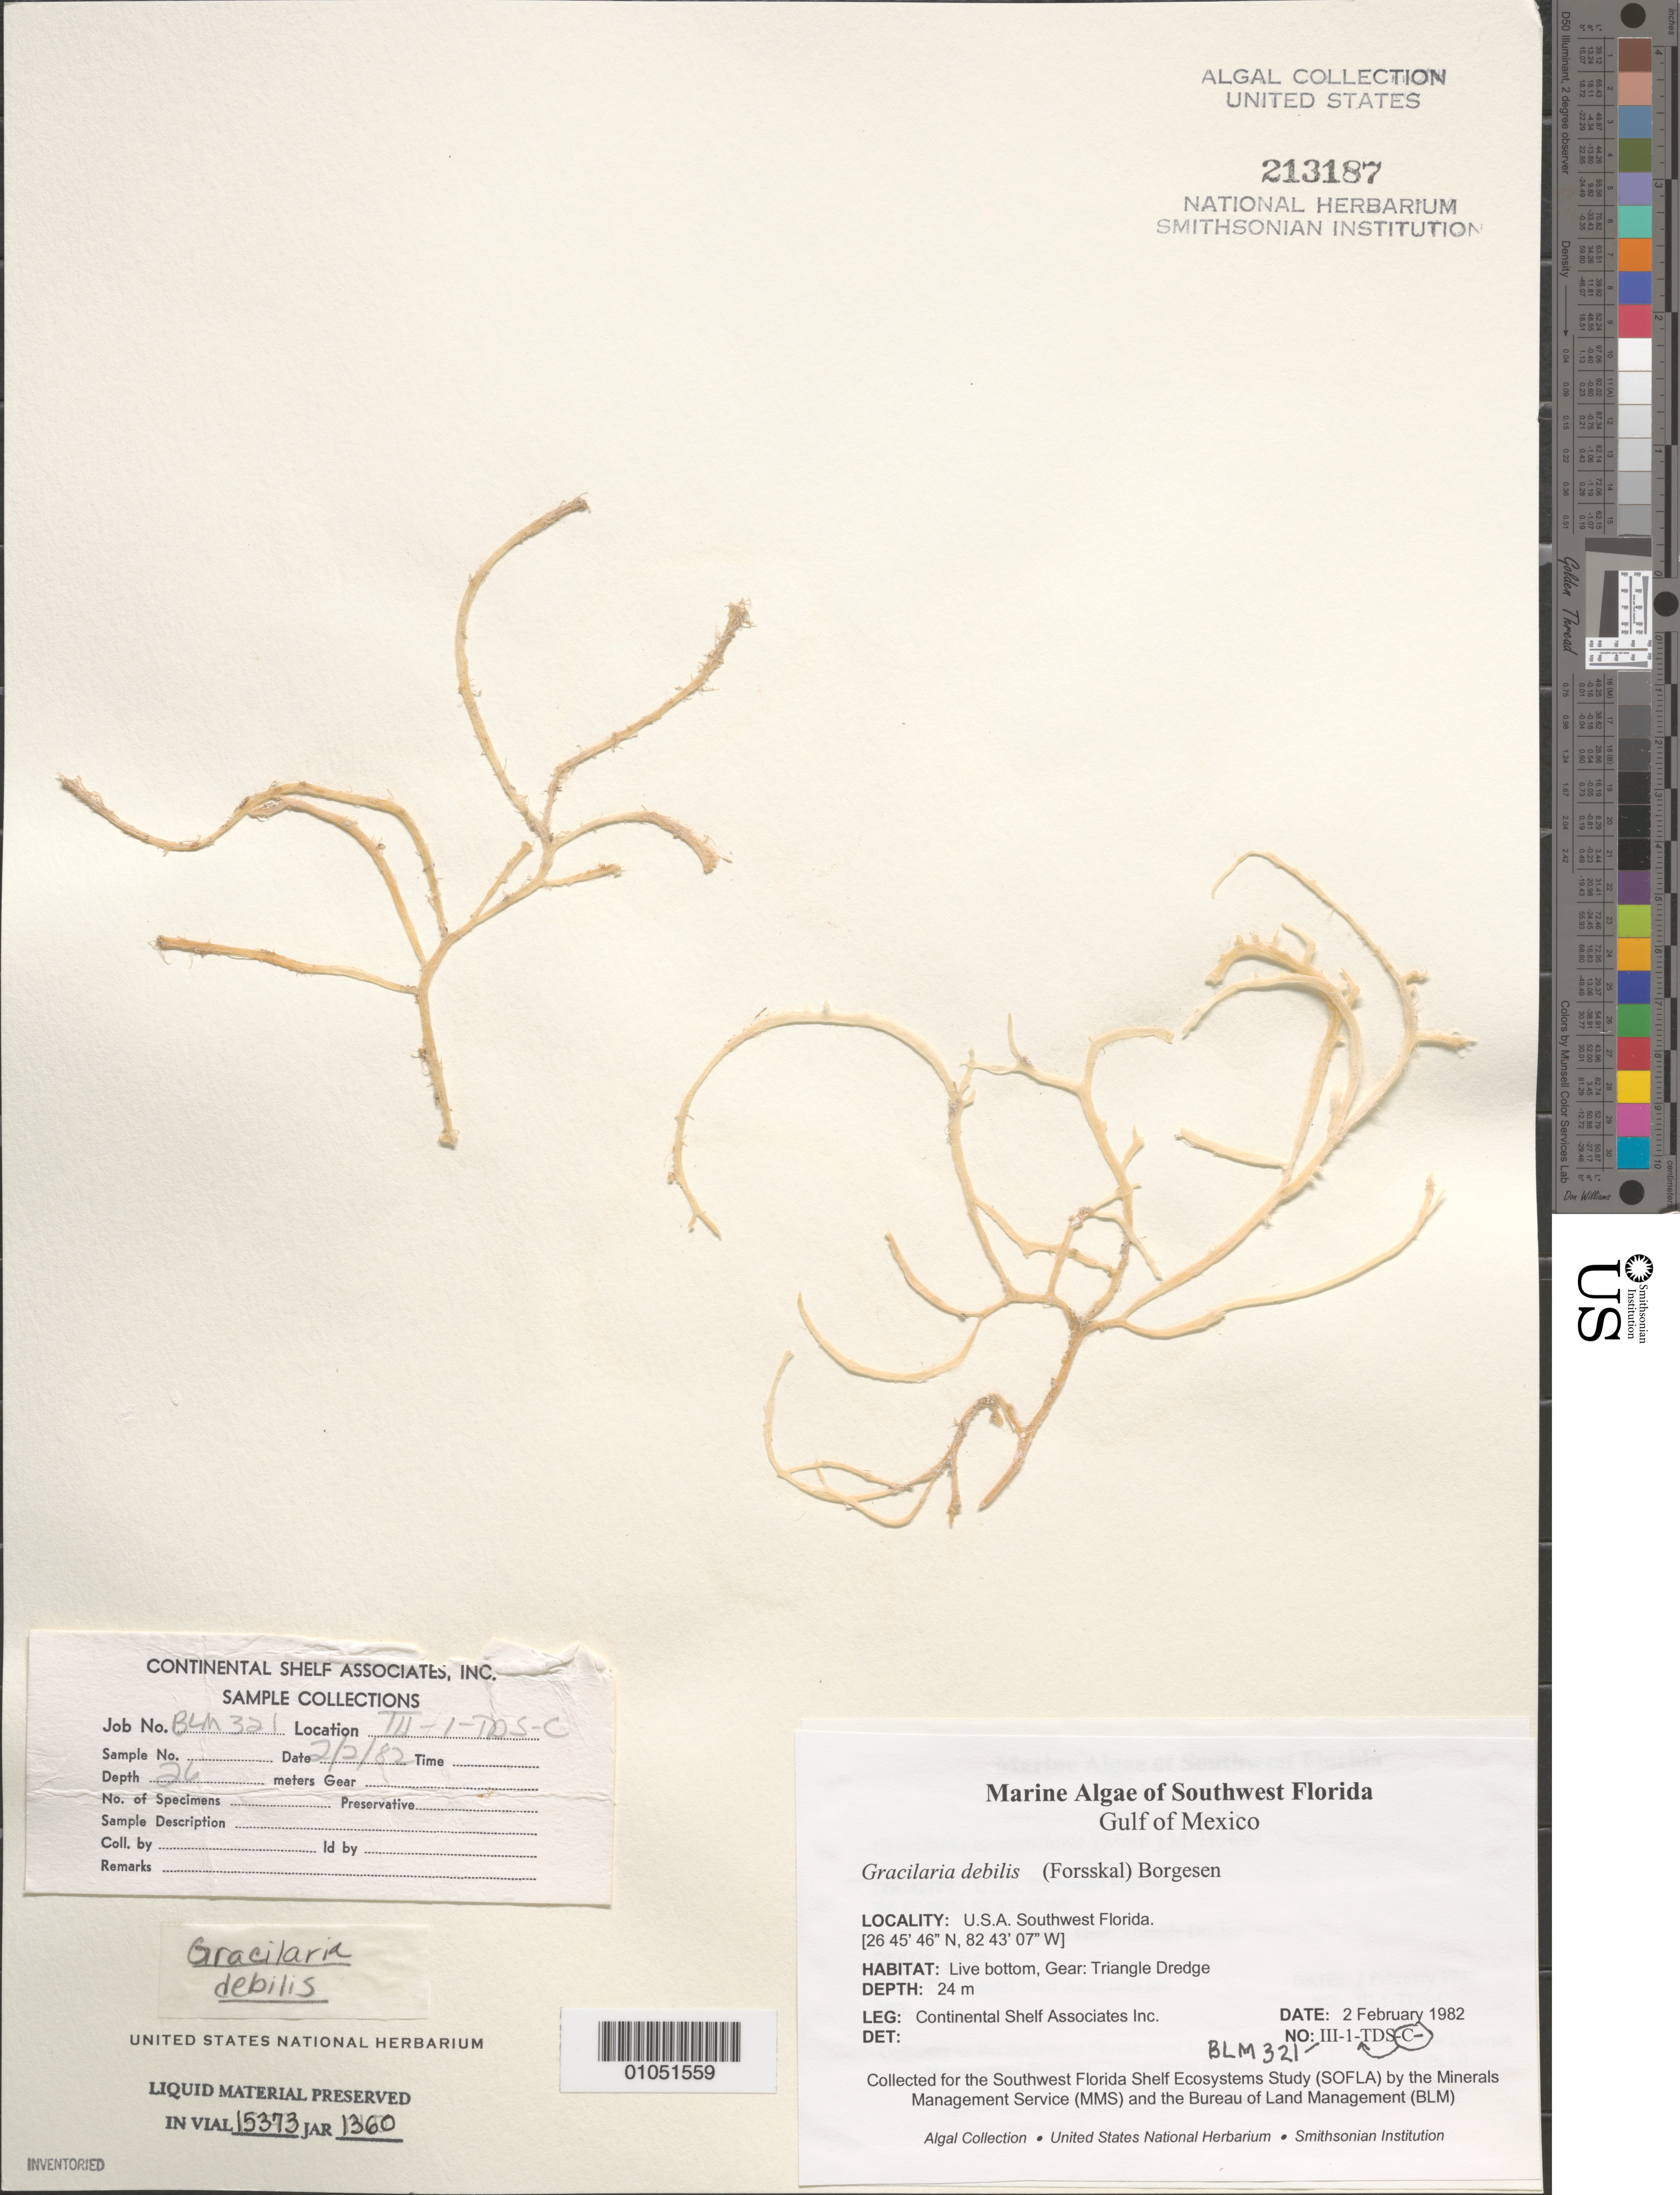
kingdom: Plantae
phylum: Rhodophyta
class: Florideophyceae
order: Gracilariales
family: Gracilariaceae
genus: Gracilaria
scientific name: Gracilaria debilis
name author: (Forssk.) Børgesen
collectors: Continental Shelf Associates for the MMS/BLM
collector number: BLM-321-III-1-C-TDS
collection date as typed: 02 Feb 1982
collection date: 1982-02-02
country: United States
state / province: Florida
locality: Gulf of Mexico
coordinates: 26 45'46"N, 82 43'07"W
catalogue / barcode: US 213187